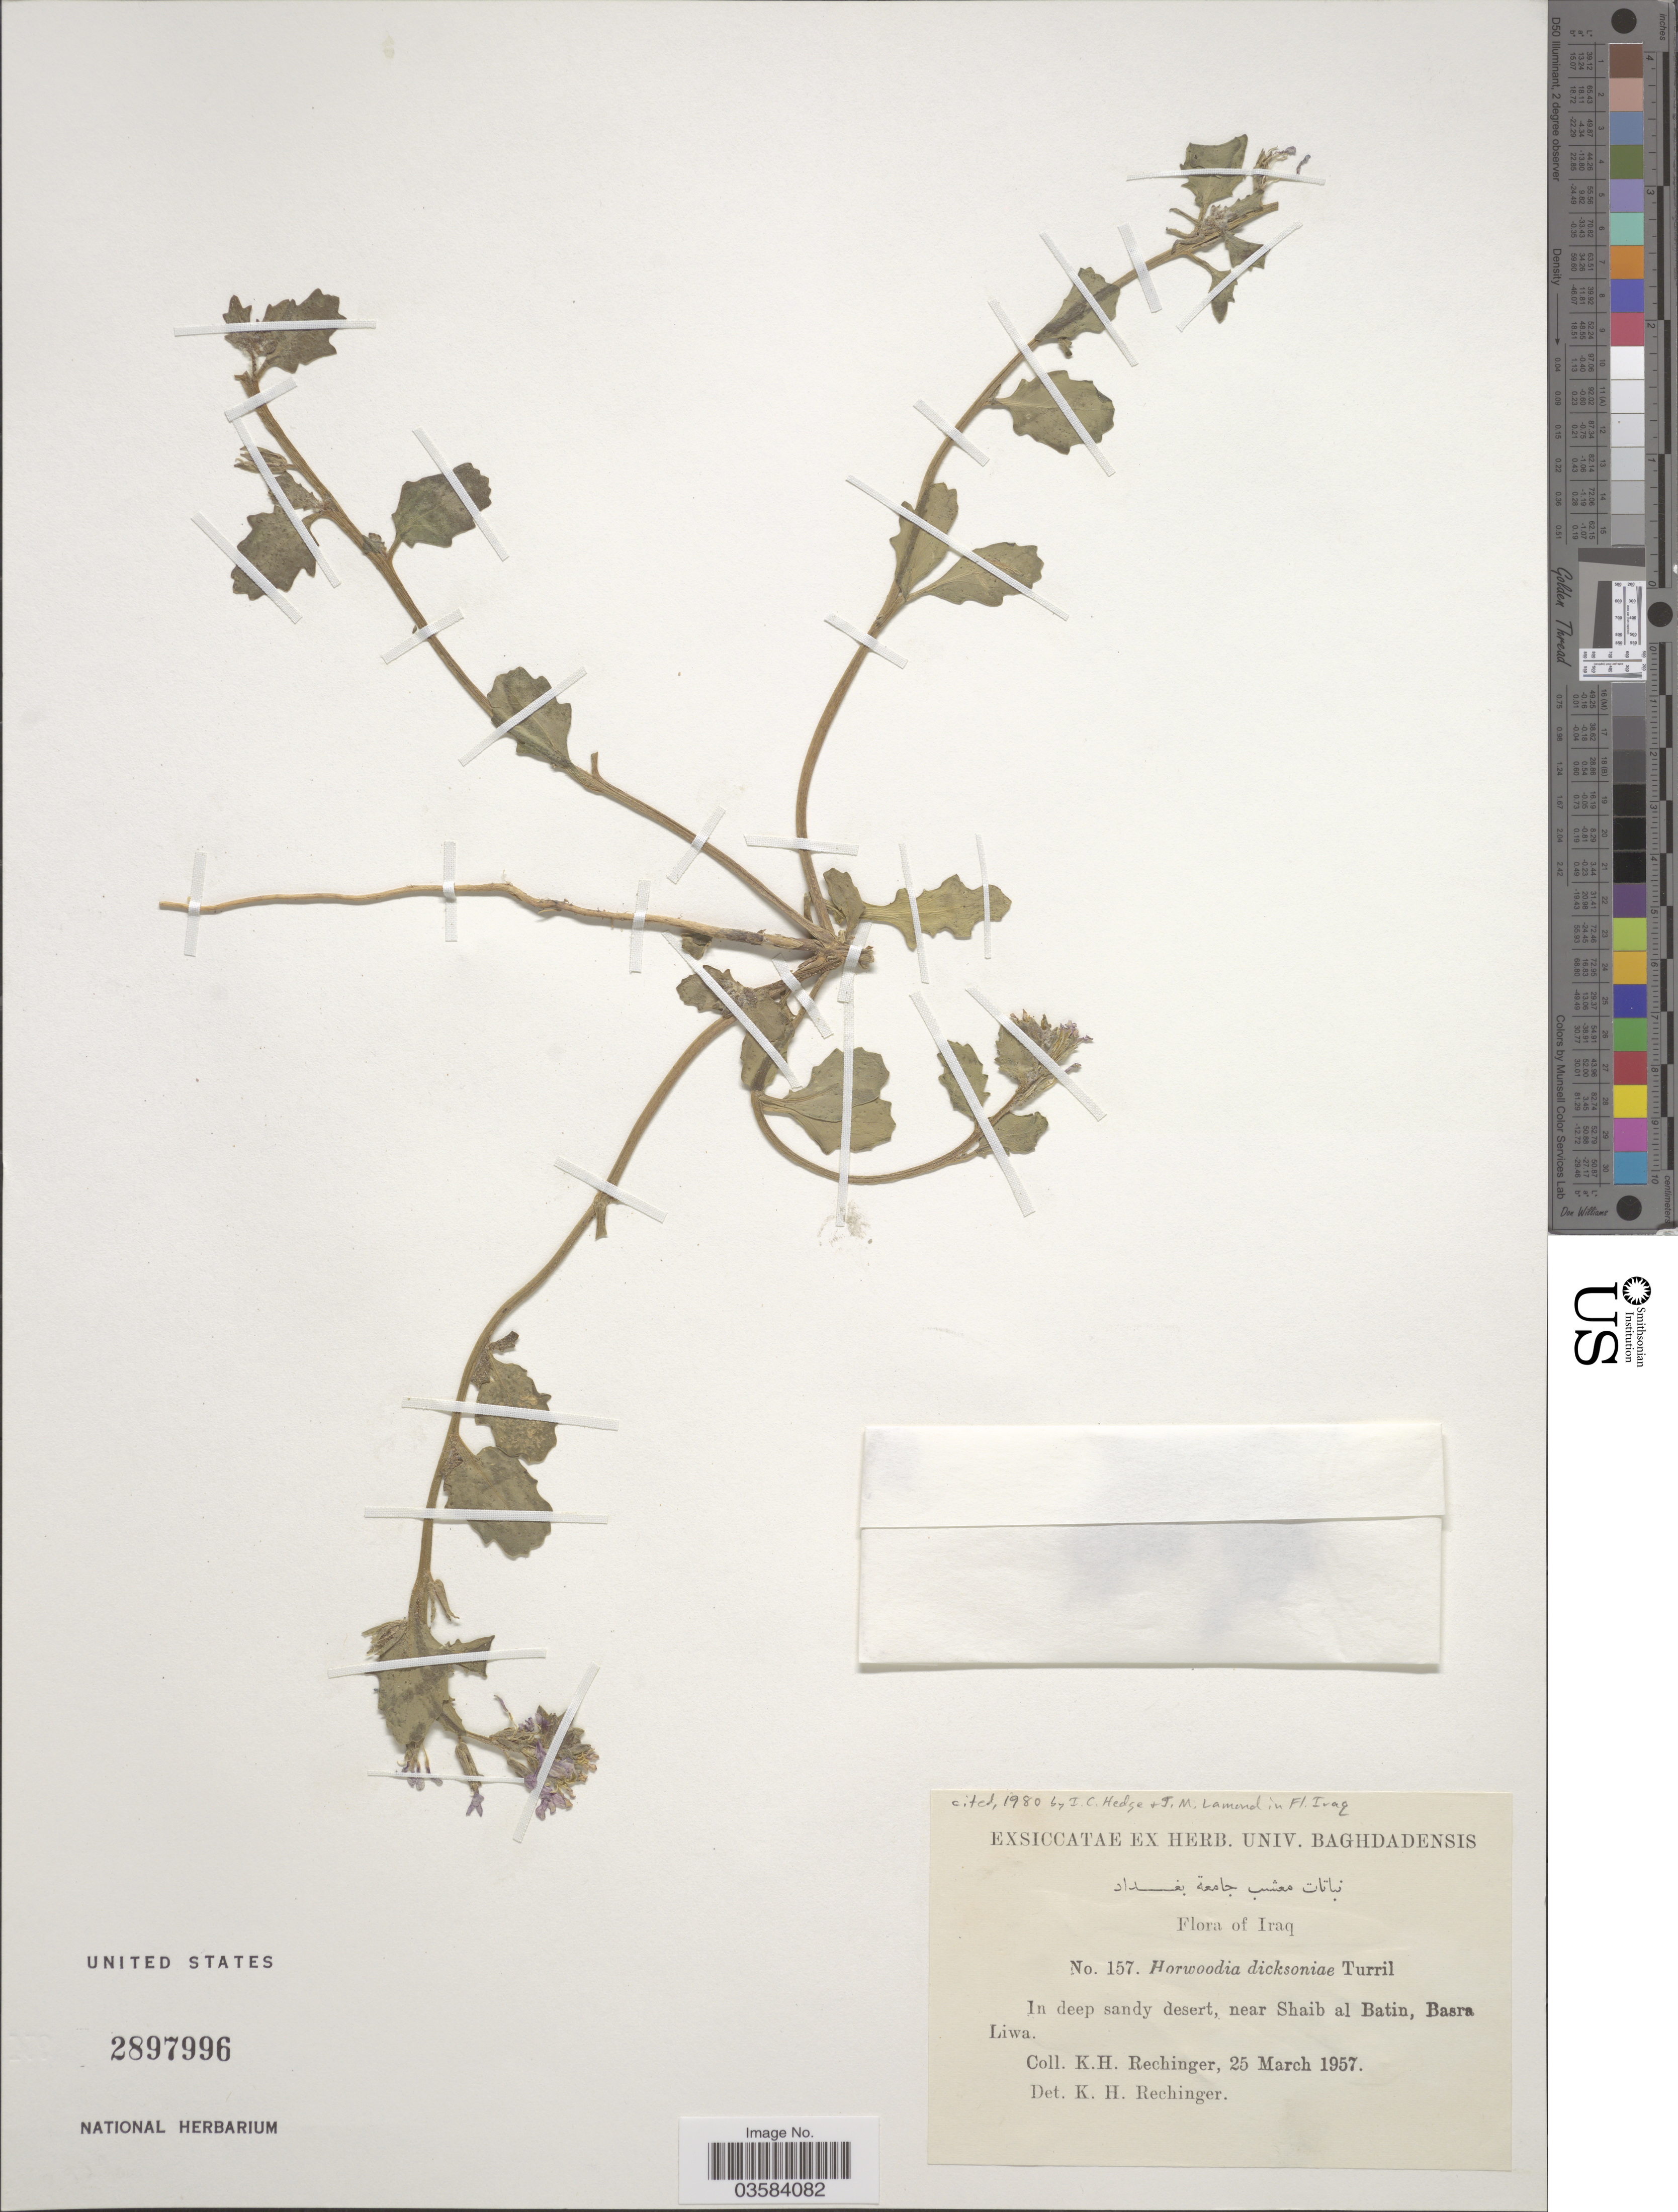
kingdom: Plantae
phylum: Tracheophyta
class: Magnoliopsida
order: Brassicales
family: Brassicaceae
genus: Horwoodia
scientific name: Horwoodia dicksoniae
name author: Turrill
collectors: K. H. Rechinger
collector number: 157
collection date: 1957-03-25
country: Iraq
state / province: Al Basrah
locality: In deep sandy desert, near Shaib al Batin, Basra Liwa.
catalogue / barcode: US 2897996